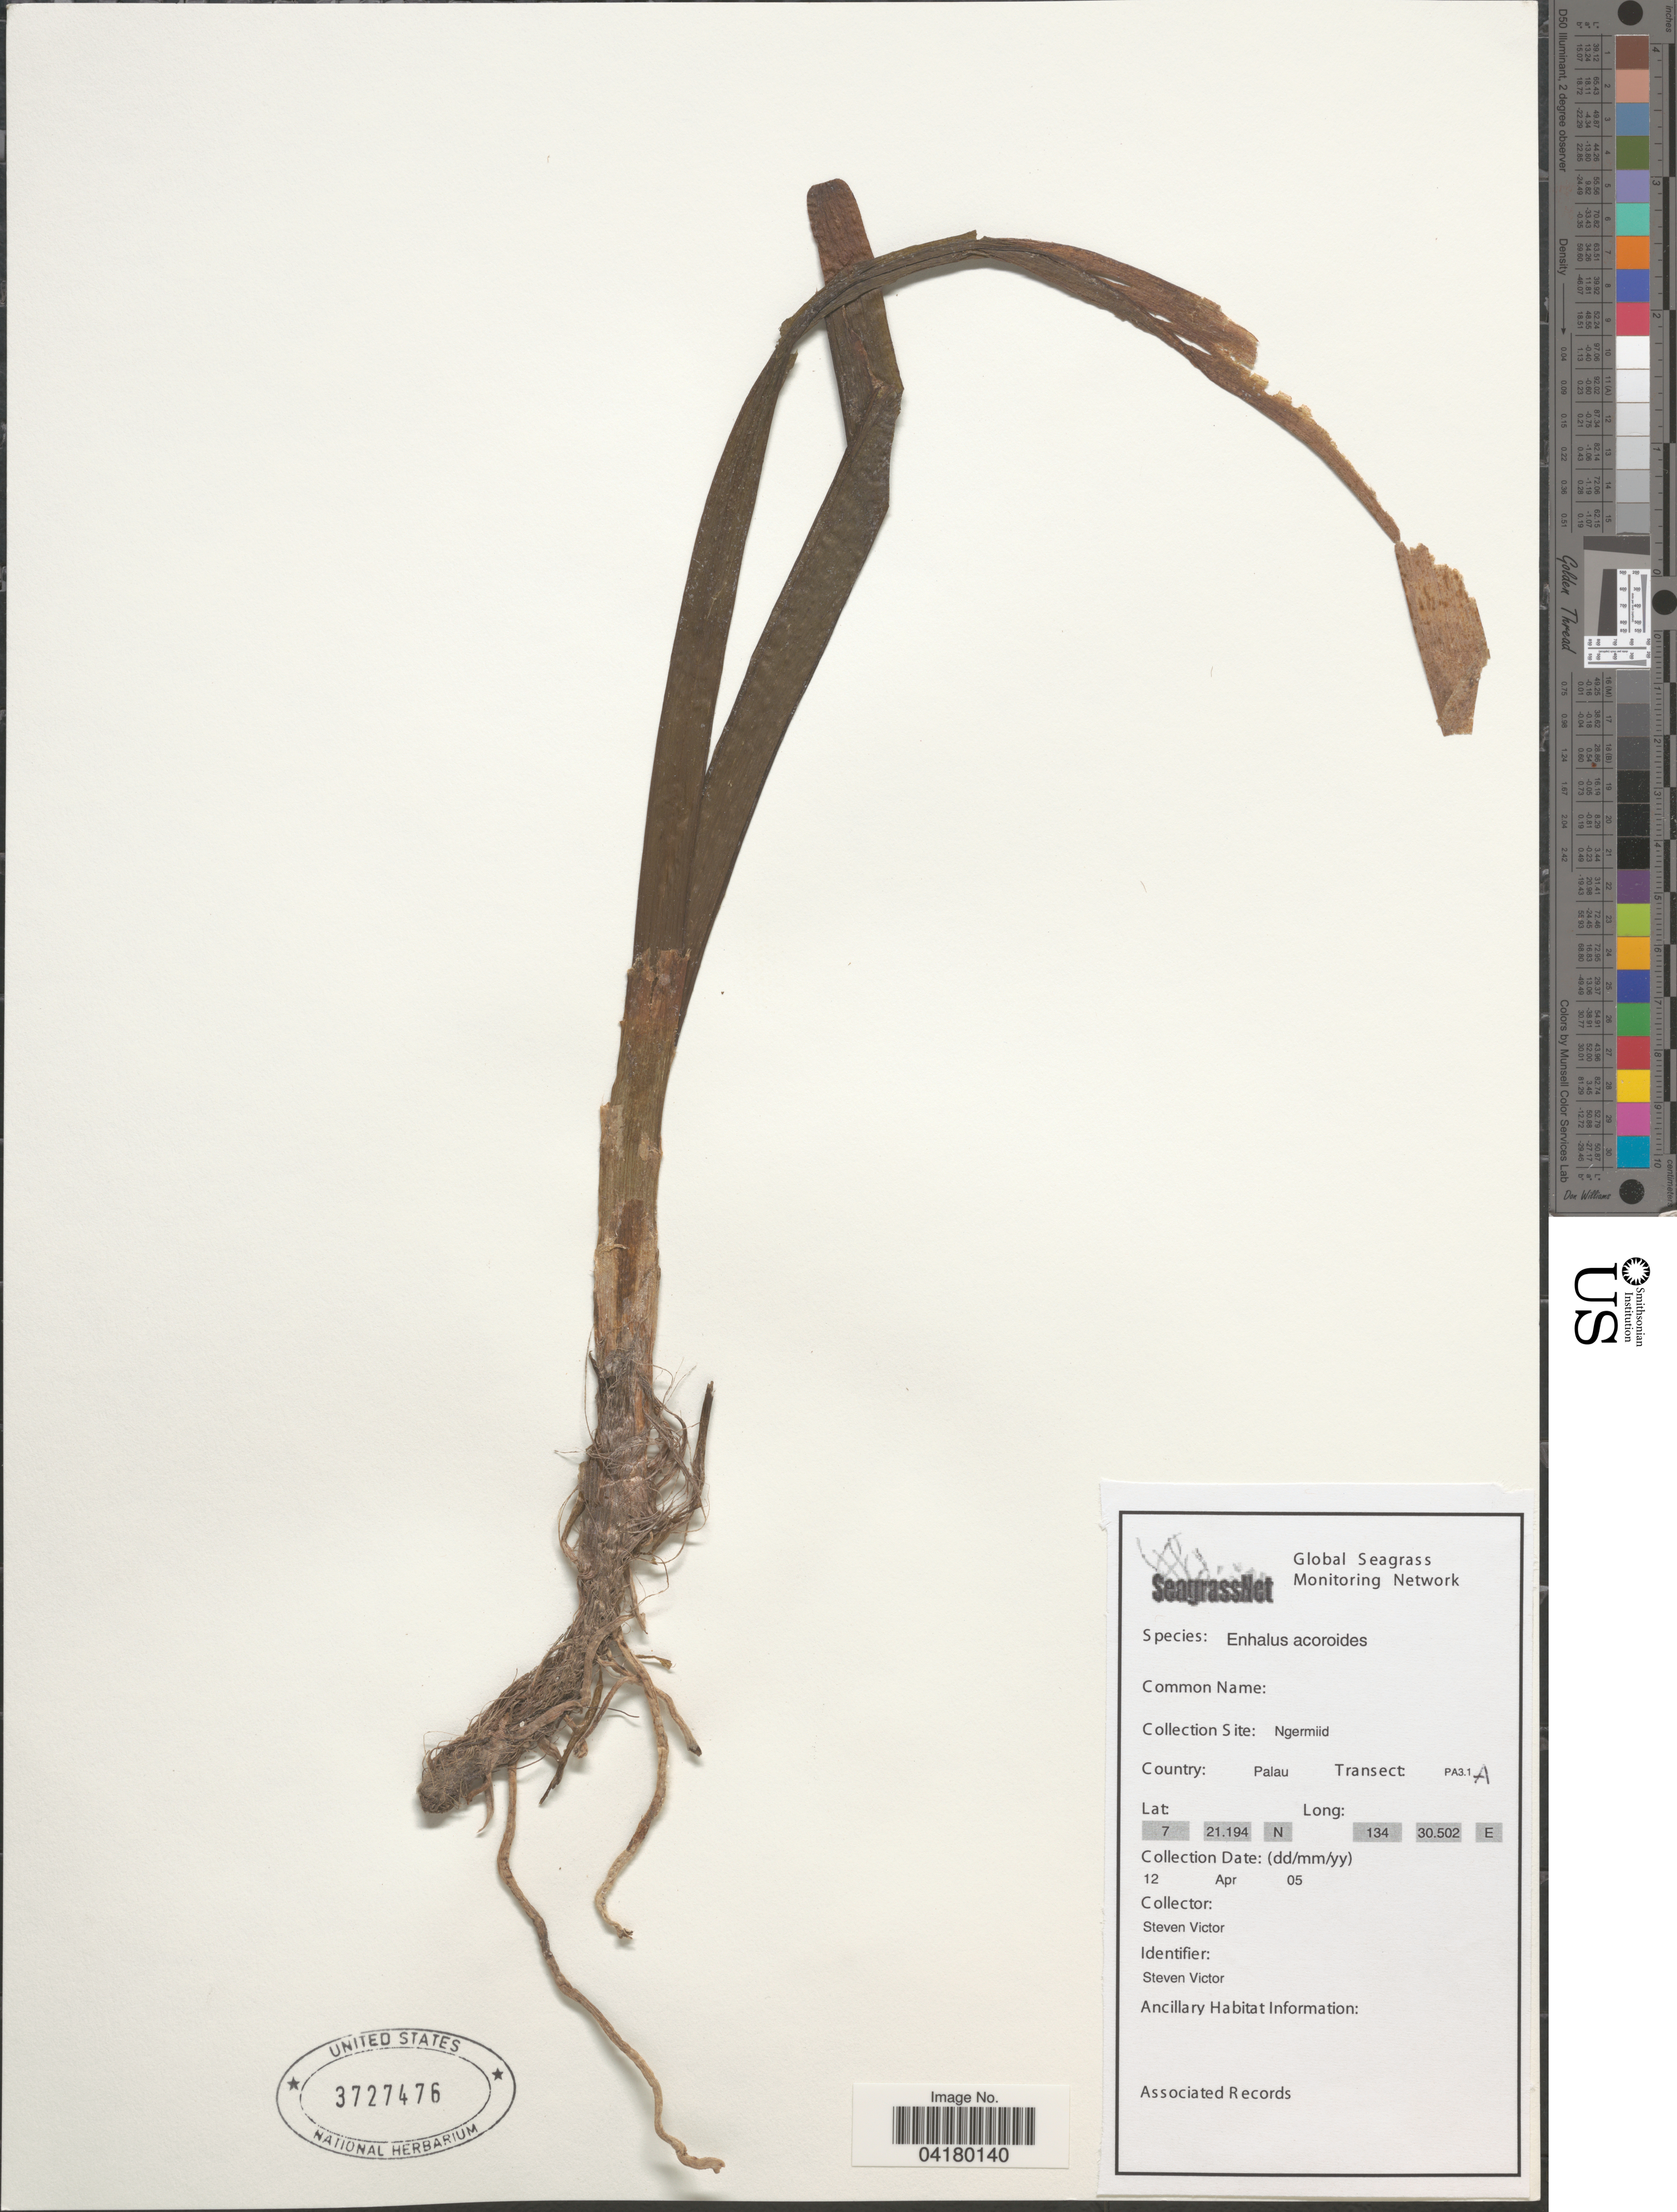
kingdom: Plantae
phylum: Tracheophyta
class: Liliopsida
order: Alismatales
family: Hydrocharitaceae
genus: Enhalus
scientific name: Enhalus acoroides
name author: (L. f.) Royle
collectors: S. Victor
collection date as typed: Transcribed d/m/y: 12/4/5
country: Palau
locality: Collection Site: Ngermiid. Country: Palau. Transect: PA3.1A.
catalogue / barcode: US 3727476